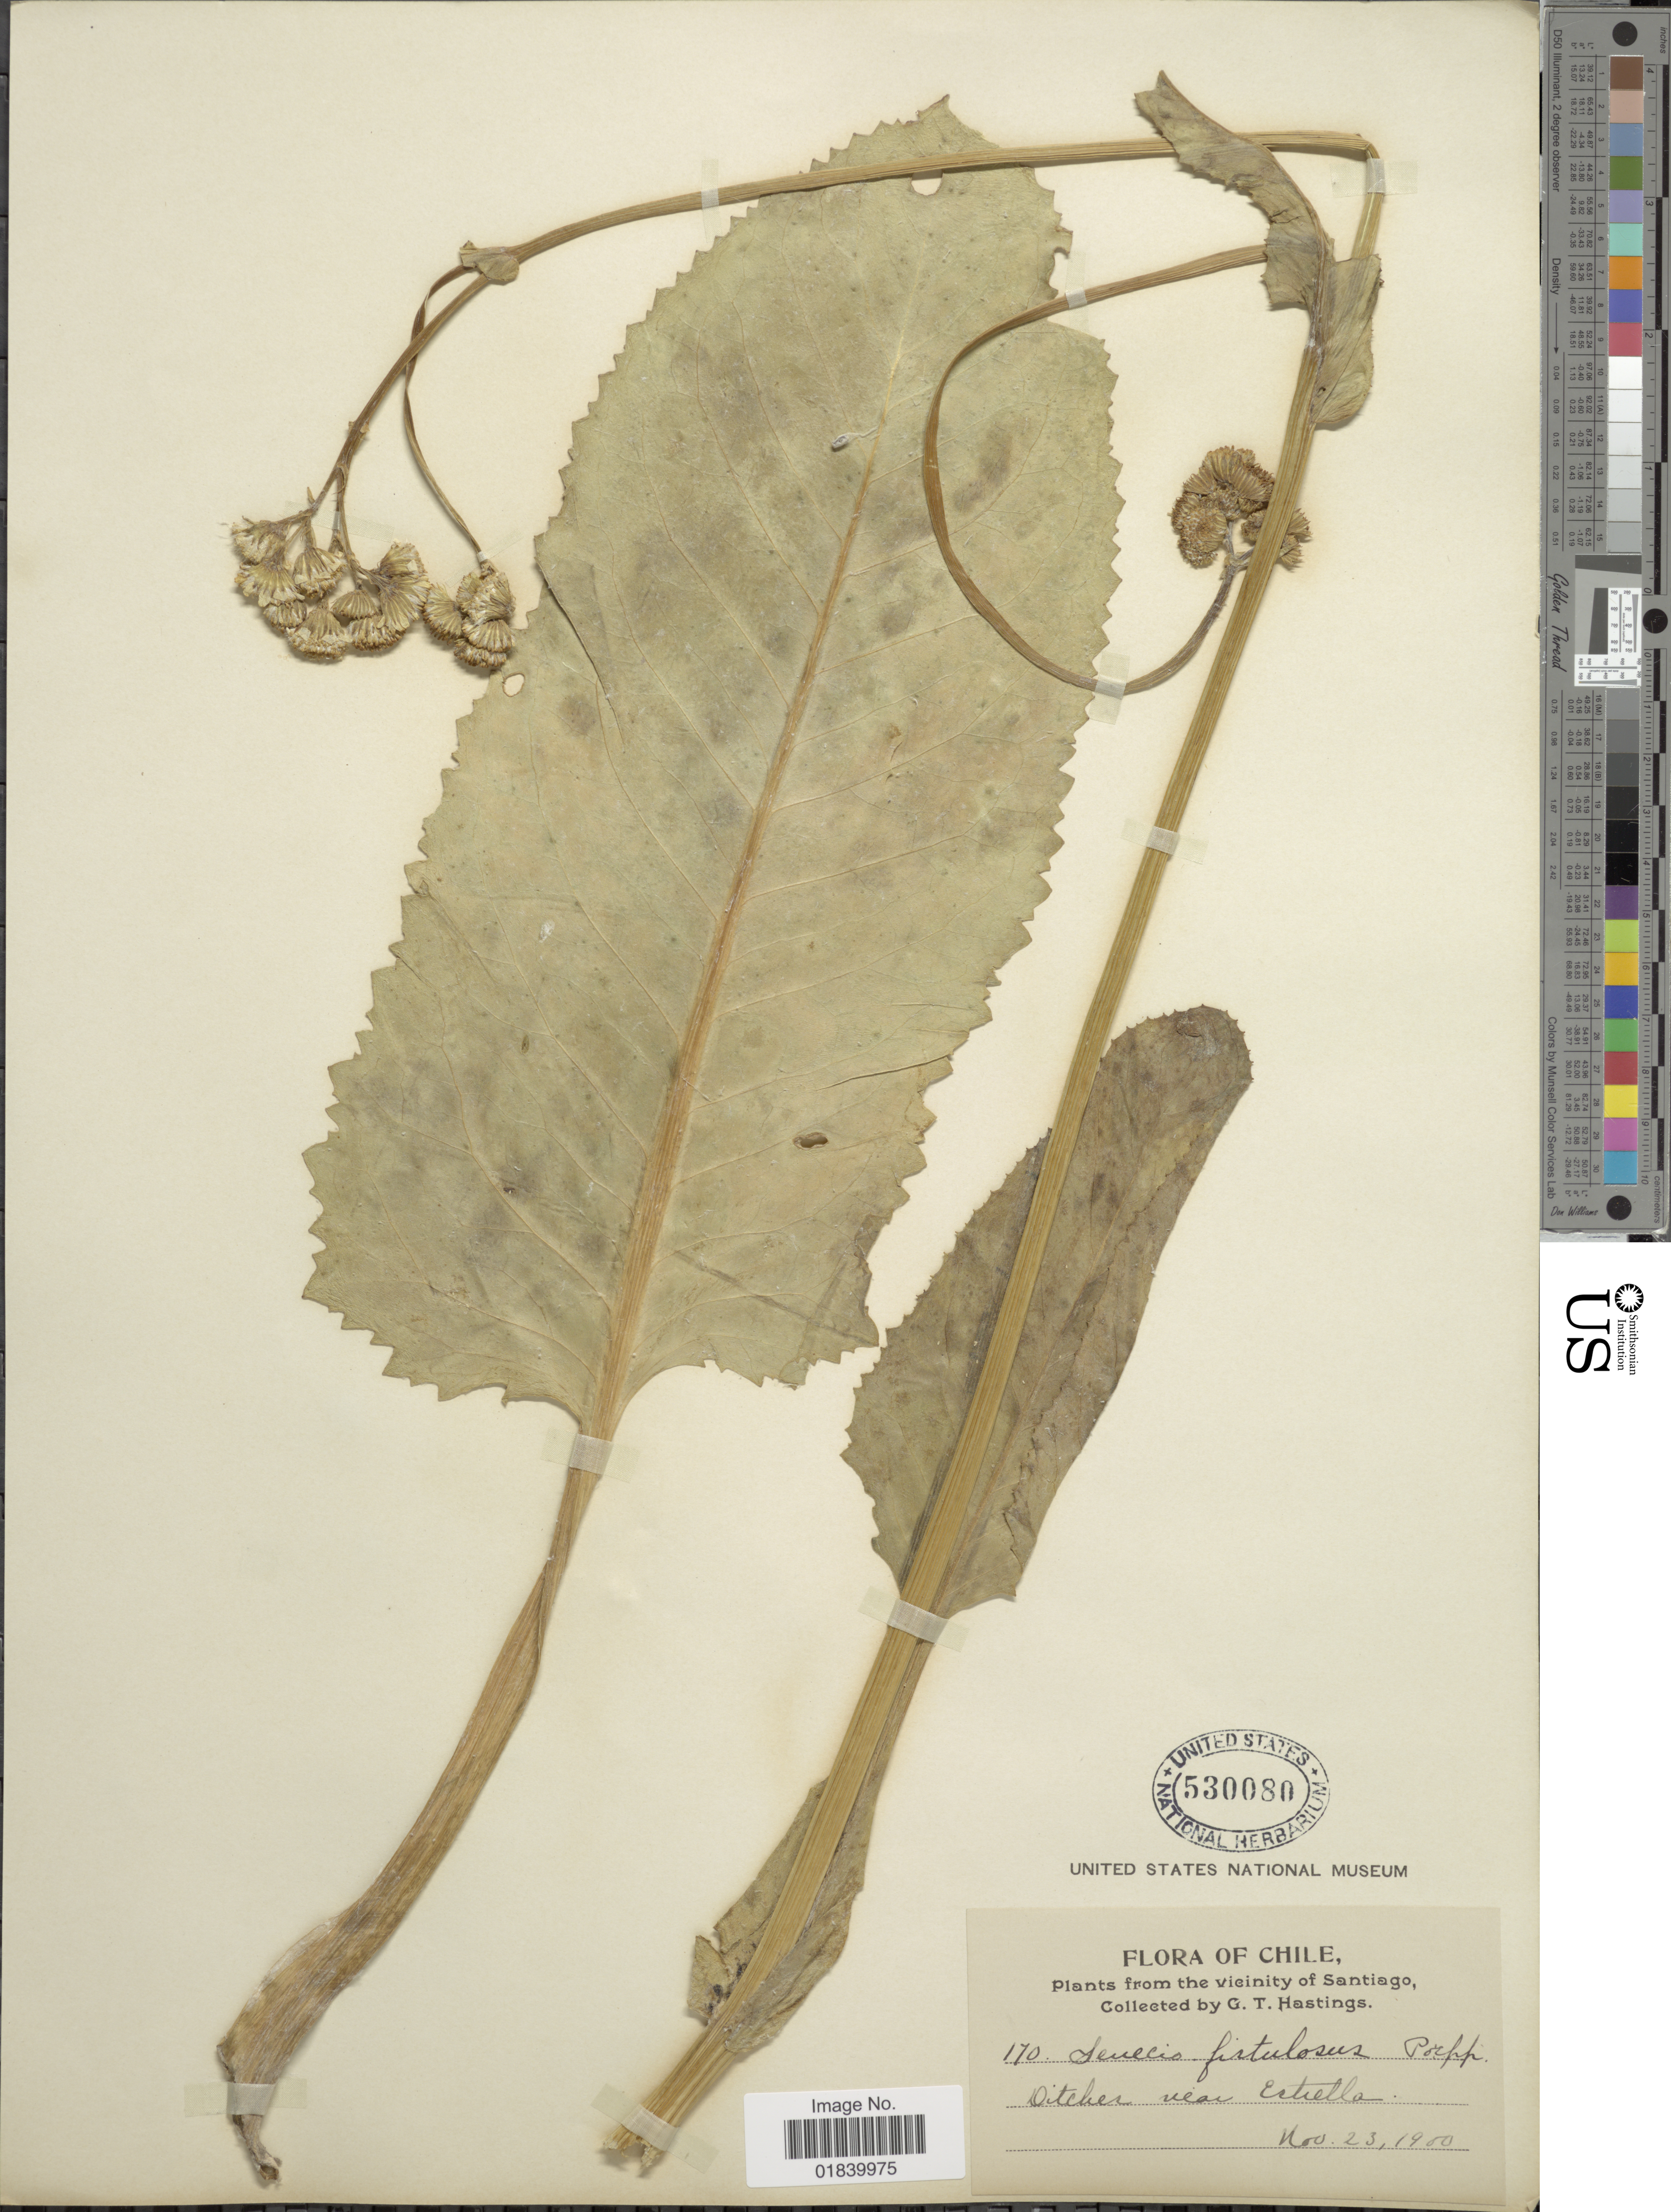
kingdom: Plantae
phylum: Tracheophyta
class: Magnoliopsida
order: Asterales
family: Asteraceae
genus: Senecio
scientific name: Senecio fistulosus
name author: Poepp. ex Less.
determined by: Salomon, Luciana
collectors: G. Hastings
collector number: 170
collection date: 1900-11-23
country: Chile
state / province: Región Metropolitana (RM)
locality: Vicinity of Santiago. Ditches near Estrella.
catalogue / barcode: US 530080